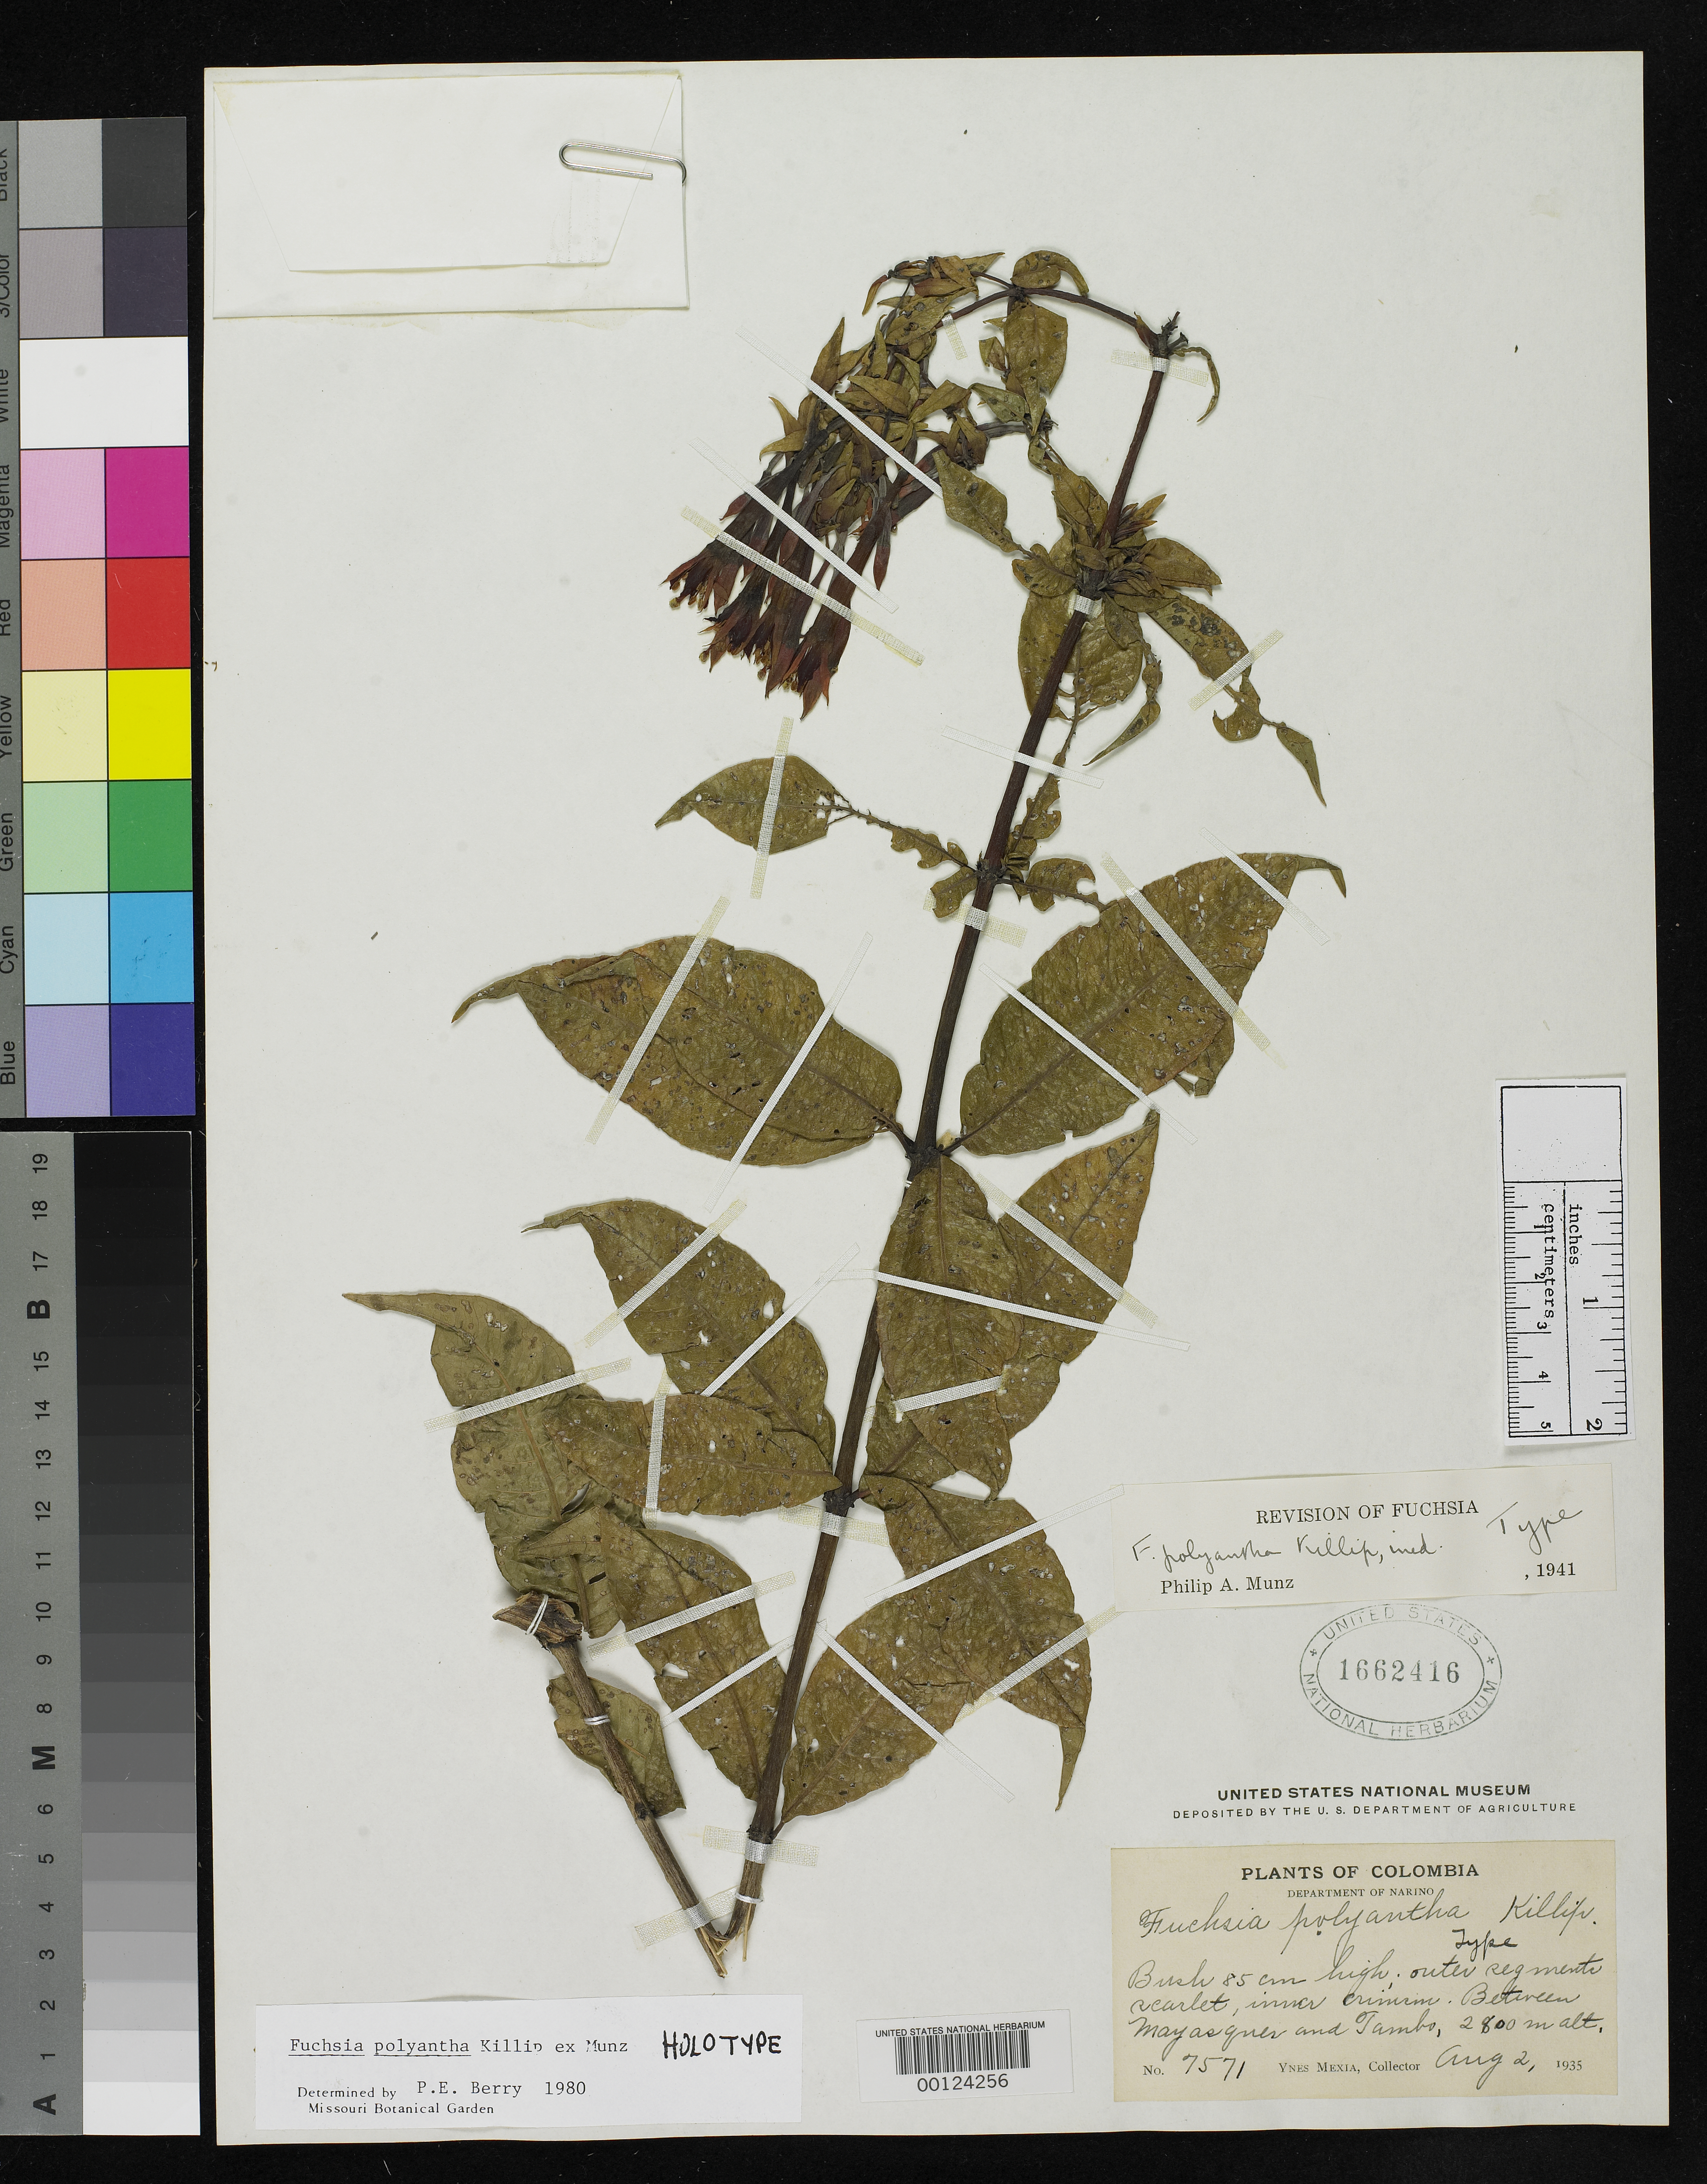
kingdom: Plantae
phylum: Tracheophyta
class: Magnoliopsida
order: Myrtales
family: Onagraceae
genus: Fuchsia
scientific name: Fuchsia polyantha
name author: Killip ex Munz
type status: Holotype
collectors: Y. Mexia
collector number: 7571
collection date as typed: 02 Aug 1935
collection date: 1935-08-02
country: Colombia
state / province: Nariño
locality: Between Mayasquer & Tambo.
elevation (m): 2800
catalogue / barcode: US 1662416